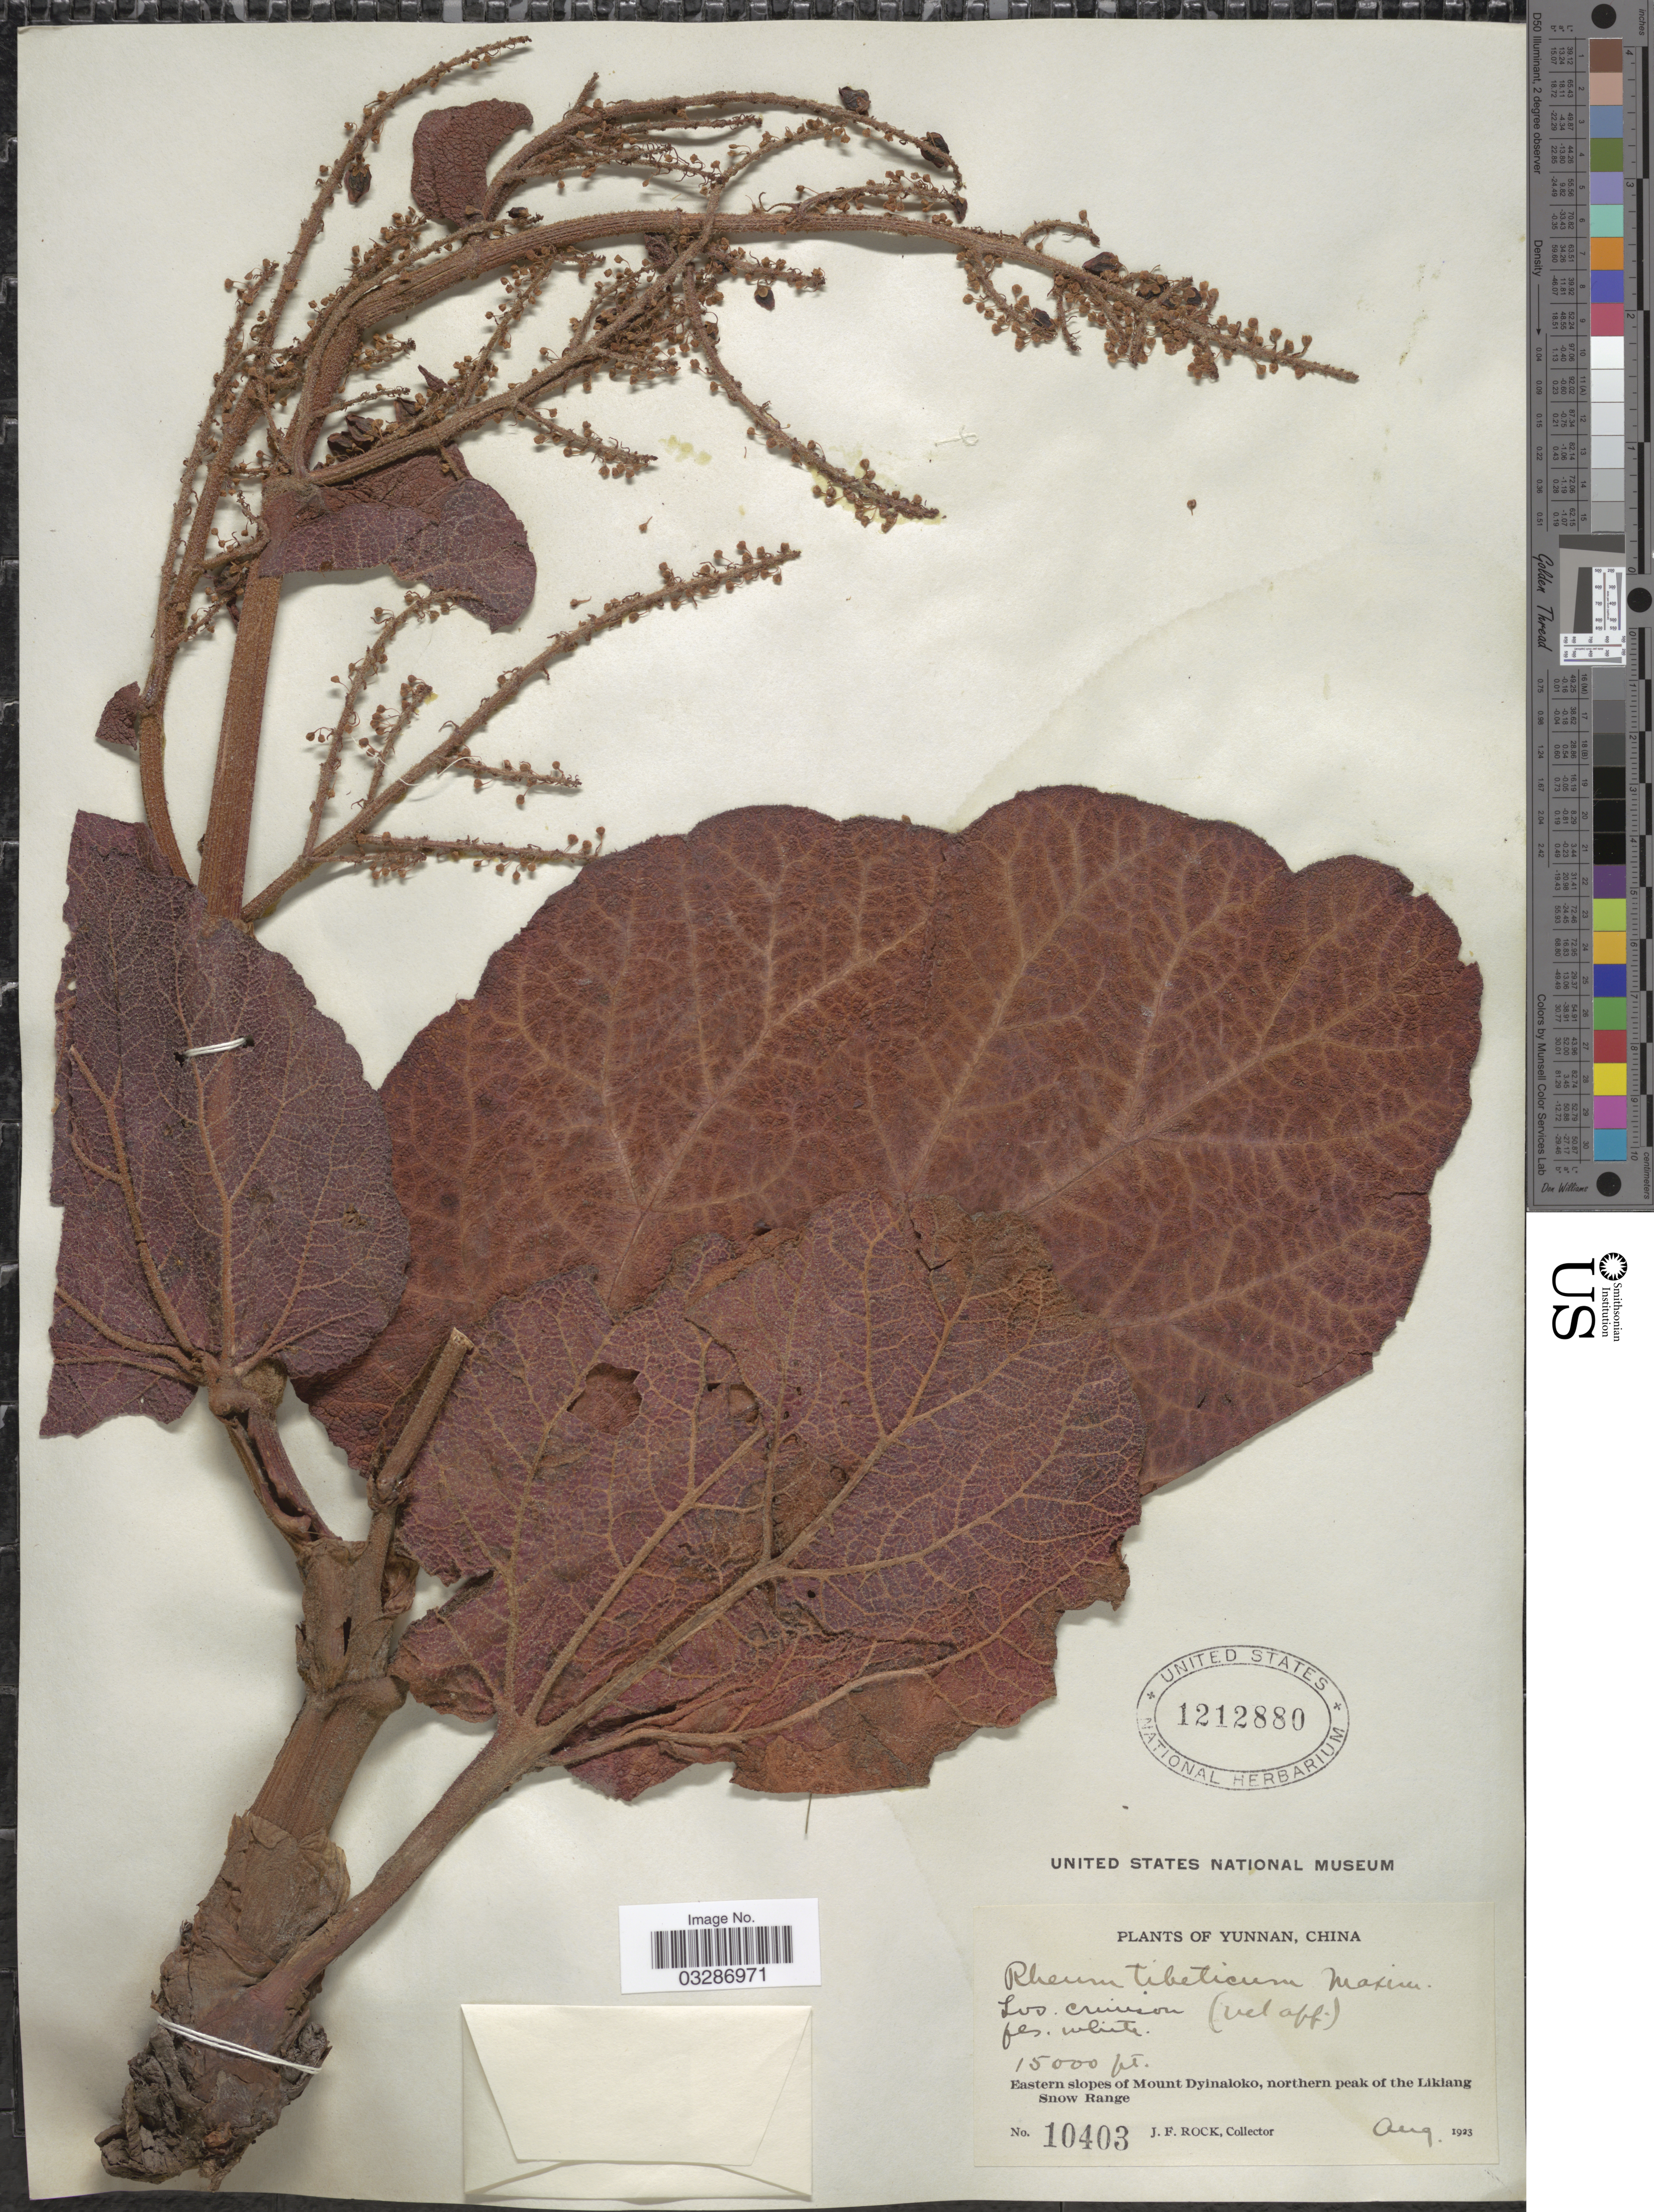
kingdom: Plantae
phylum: Tracheophyta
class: Magnoliopsida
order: Caryophyllales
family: Polygonaceae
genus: Rheum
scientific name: Rheum tibeticum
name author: Maxim. ex Hook. f.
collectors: J. Rock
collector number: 10403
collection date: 1923-08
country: China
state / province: Yunnan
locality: Eastern slopes of Mount Dyinaloko, northern peak of the Likiang Snow Range.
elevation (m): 4572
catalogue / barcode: US 1212880